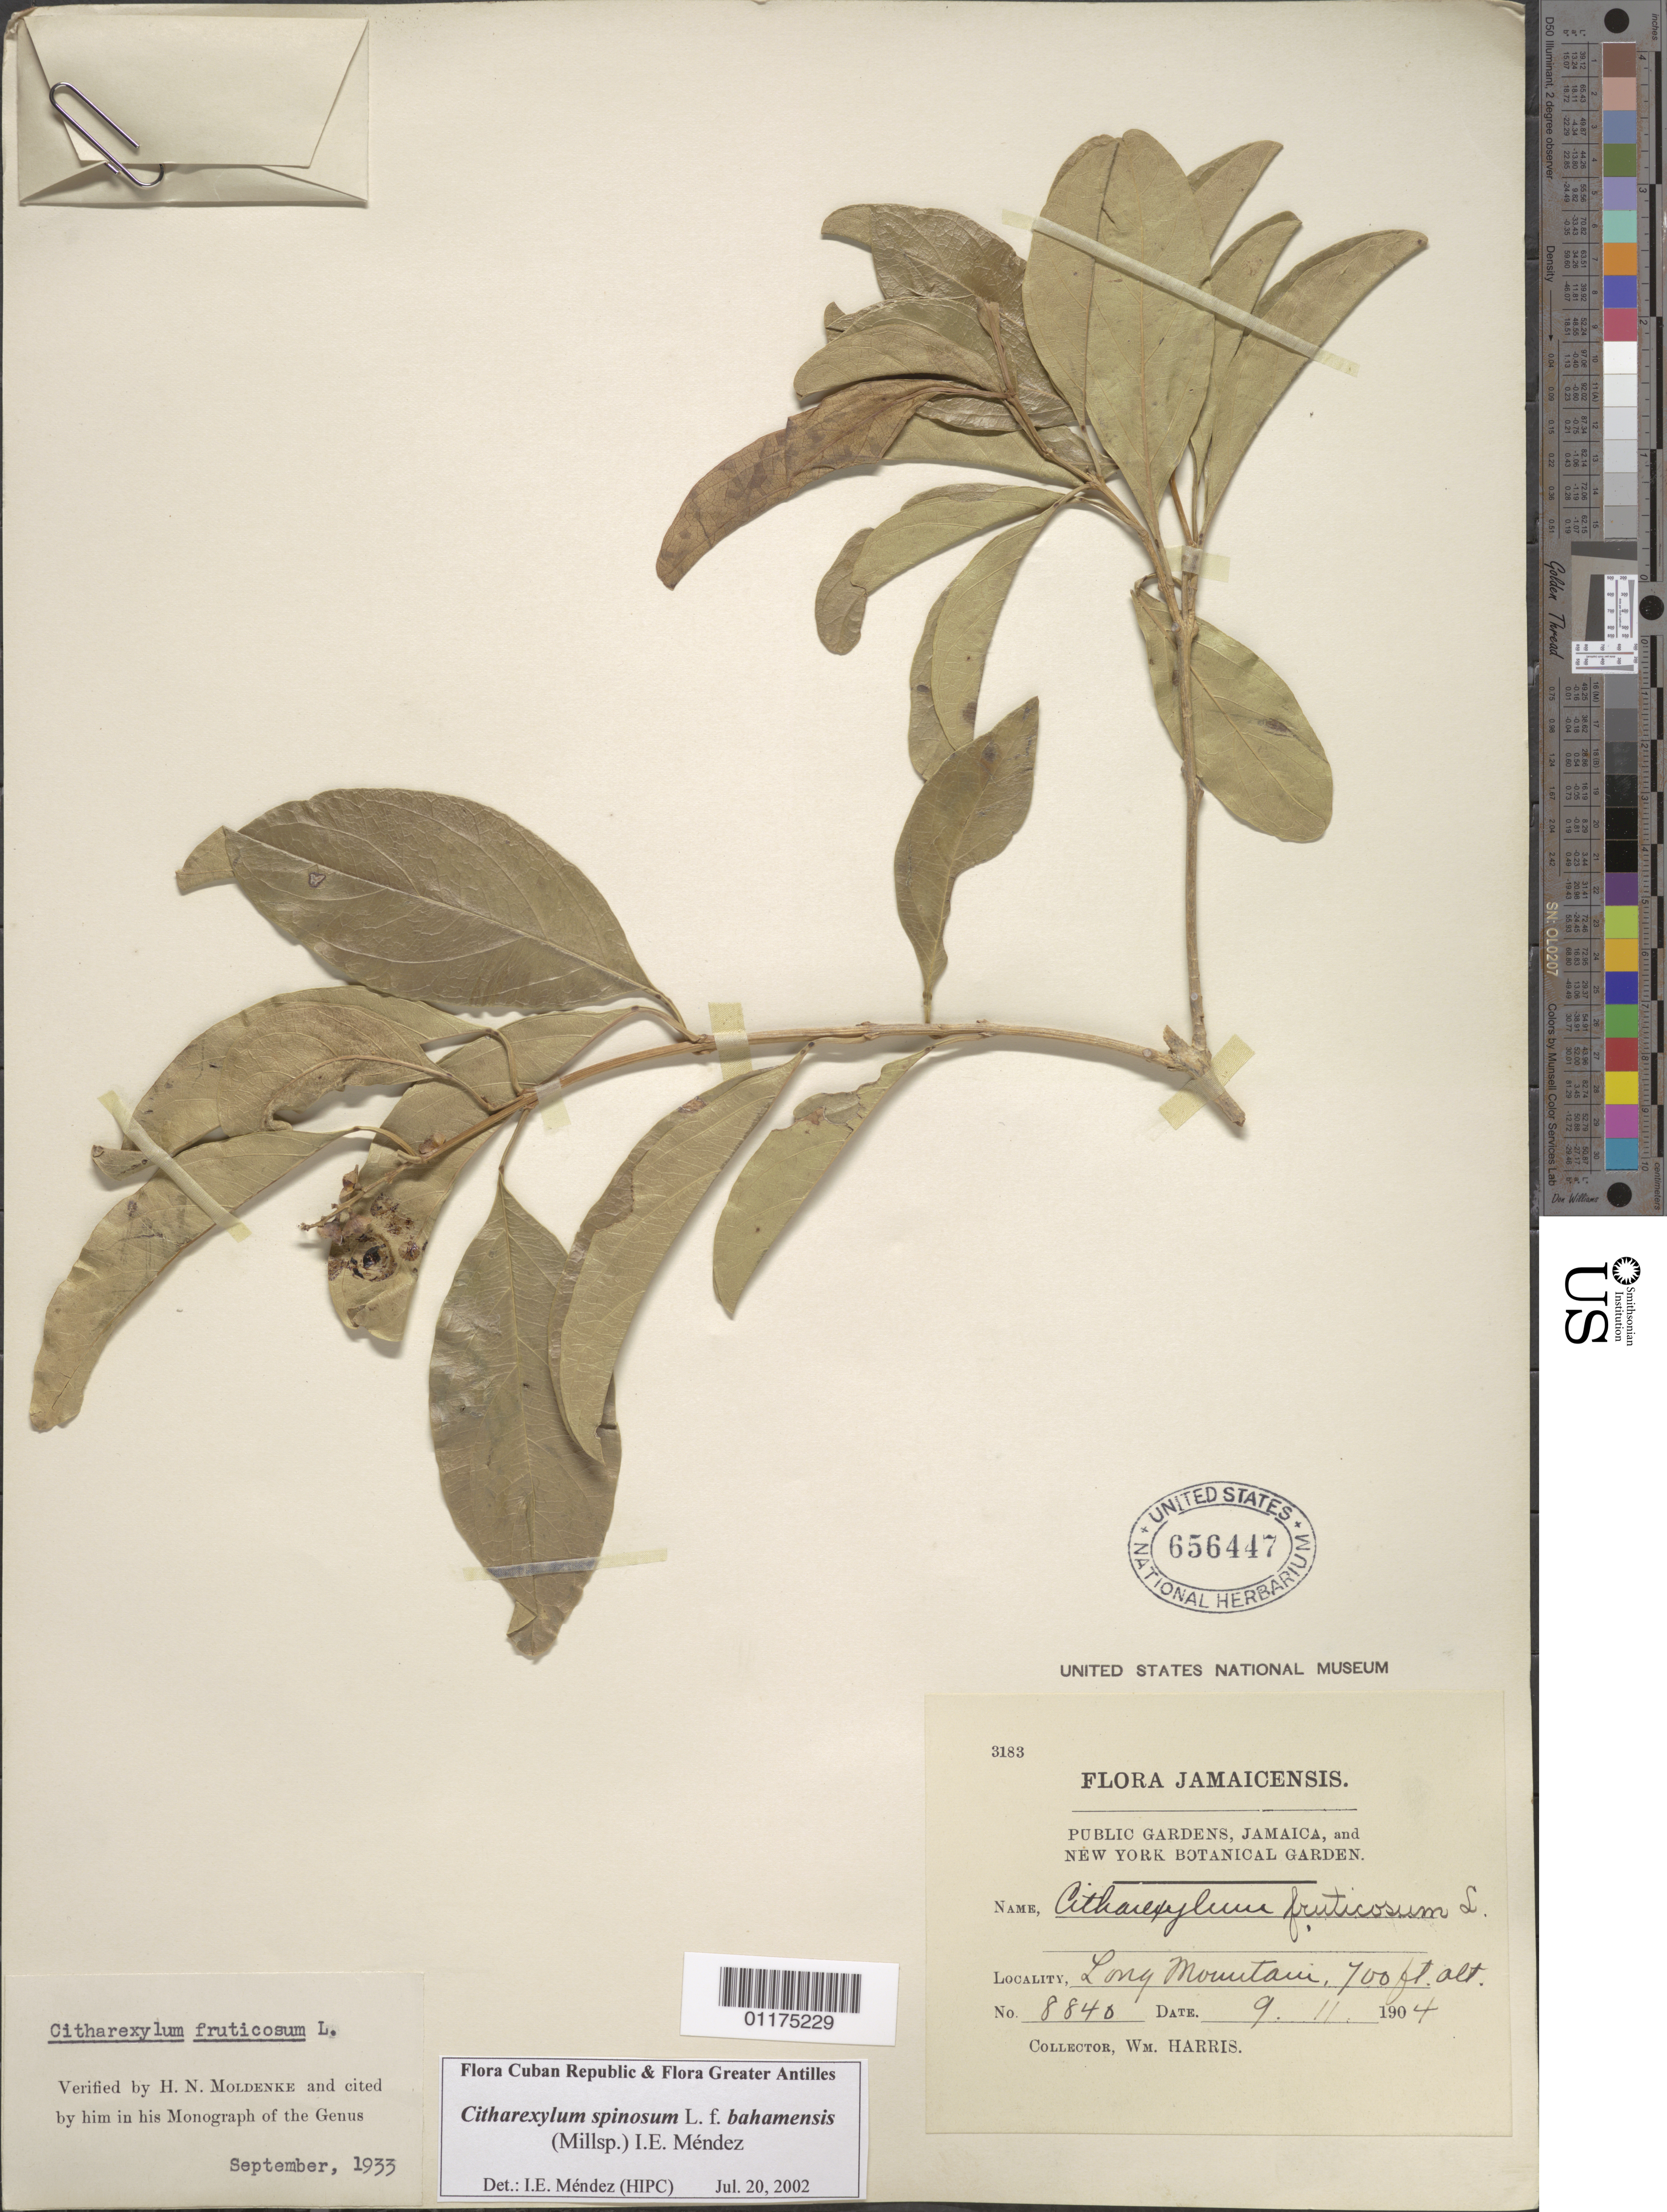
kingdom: Plantae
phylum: Tracheophyta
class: Magnoliopsida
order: Lamiales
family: Verbenaceae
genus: Citharexylum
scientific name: Citharexylum spinosum f. bahamensis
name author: (Millsp.) I.E. Méndez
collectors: W. Harris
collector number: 8440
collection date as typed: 09 Nov 1904 or 11 Sep 1904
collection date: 1904-09-11 or 1904-11-09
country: Jamaica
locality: Lony Mountains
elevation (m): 30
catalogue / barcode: US 656447